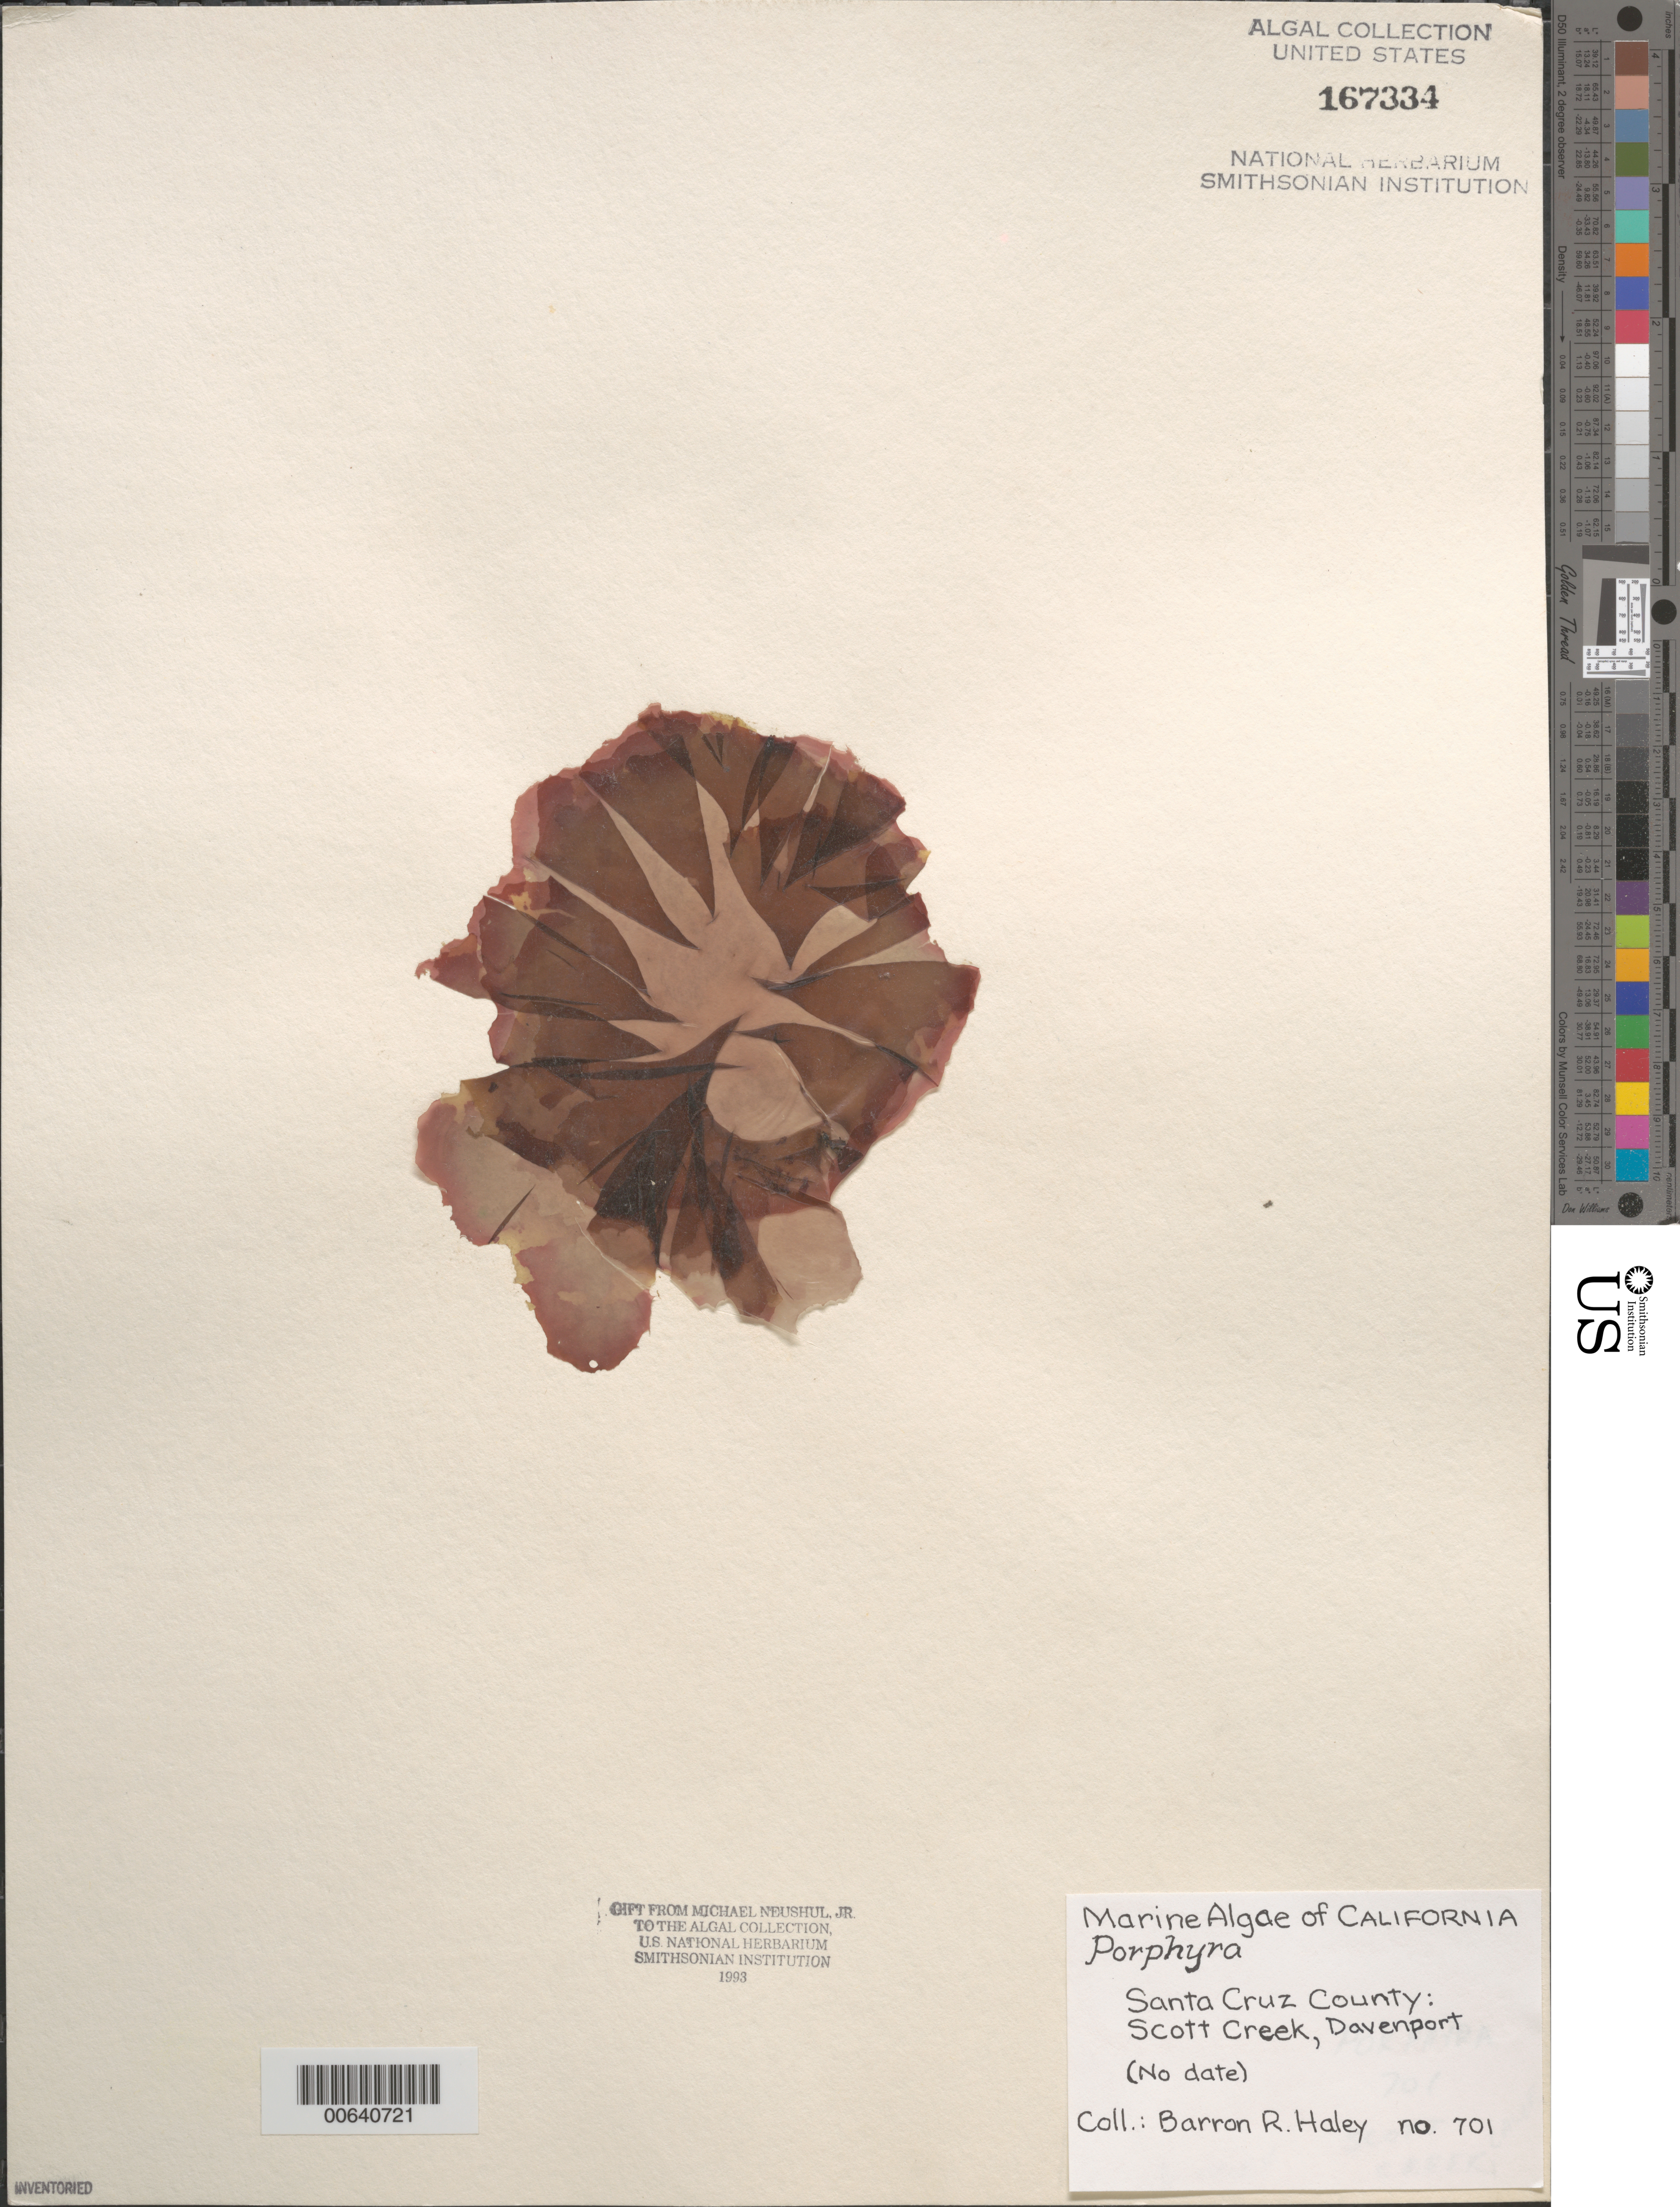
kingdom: Plantae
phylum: Rhodophyta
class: Bangiophyceae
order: Bangiales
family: Bangiaceae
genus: Porphyra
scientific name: Porphyra sp.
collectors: B. Haley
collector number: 701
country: United States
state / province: California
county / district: Santa Cruz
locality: Davenport, Scott Creek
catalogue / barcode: US 167334